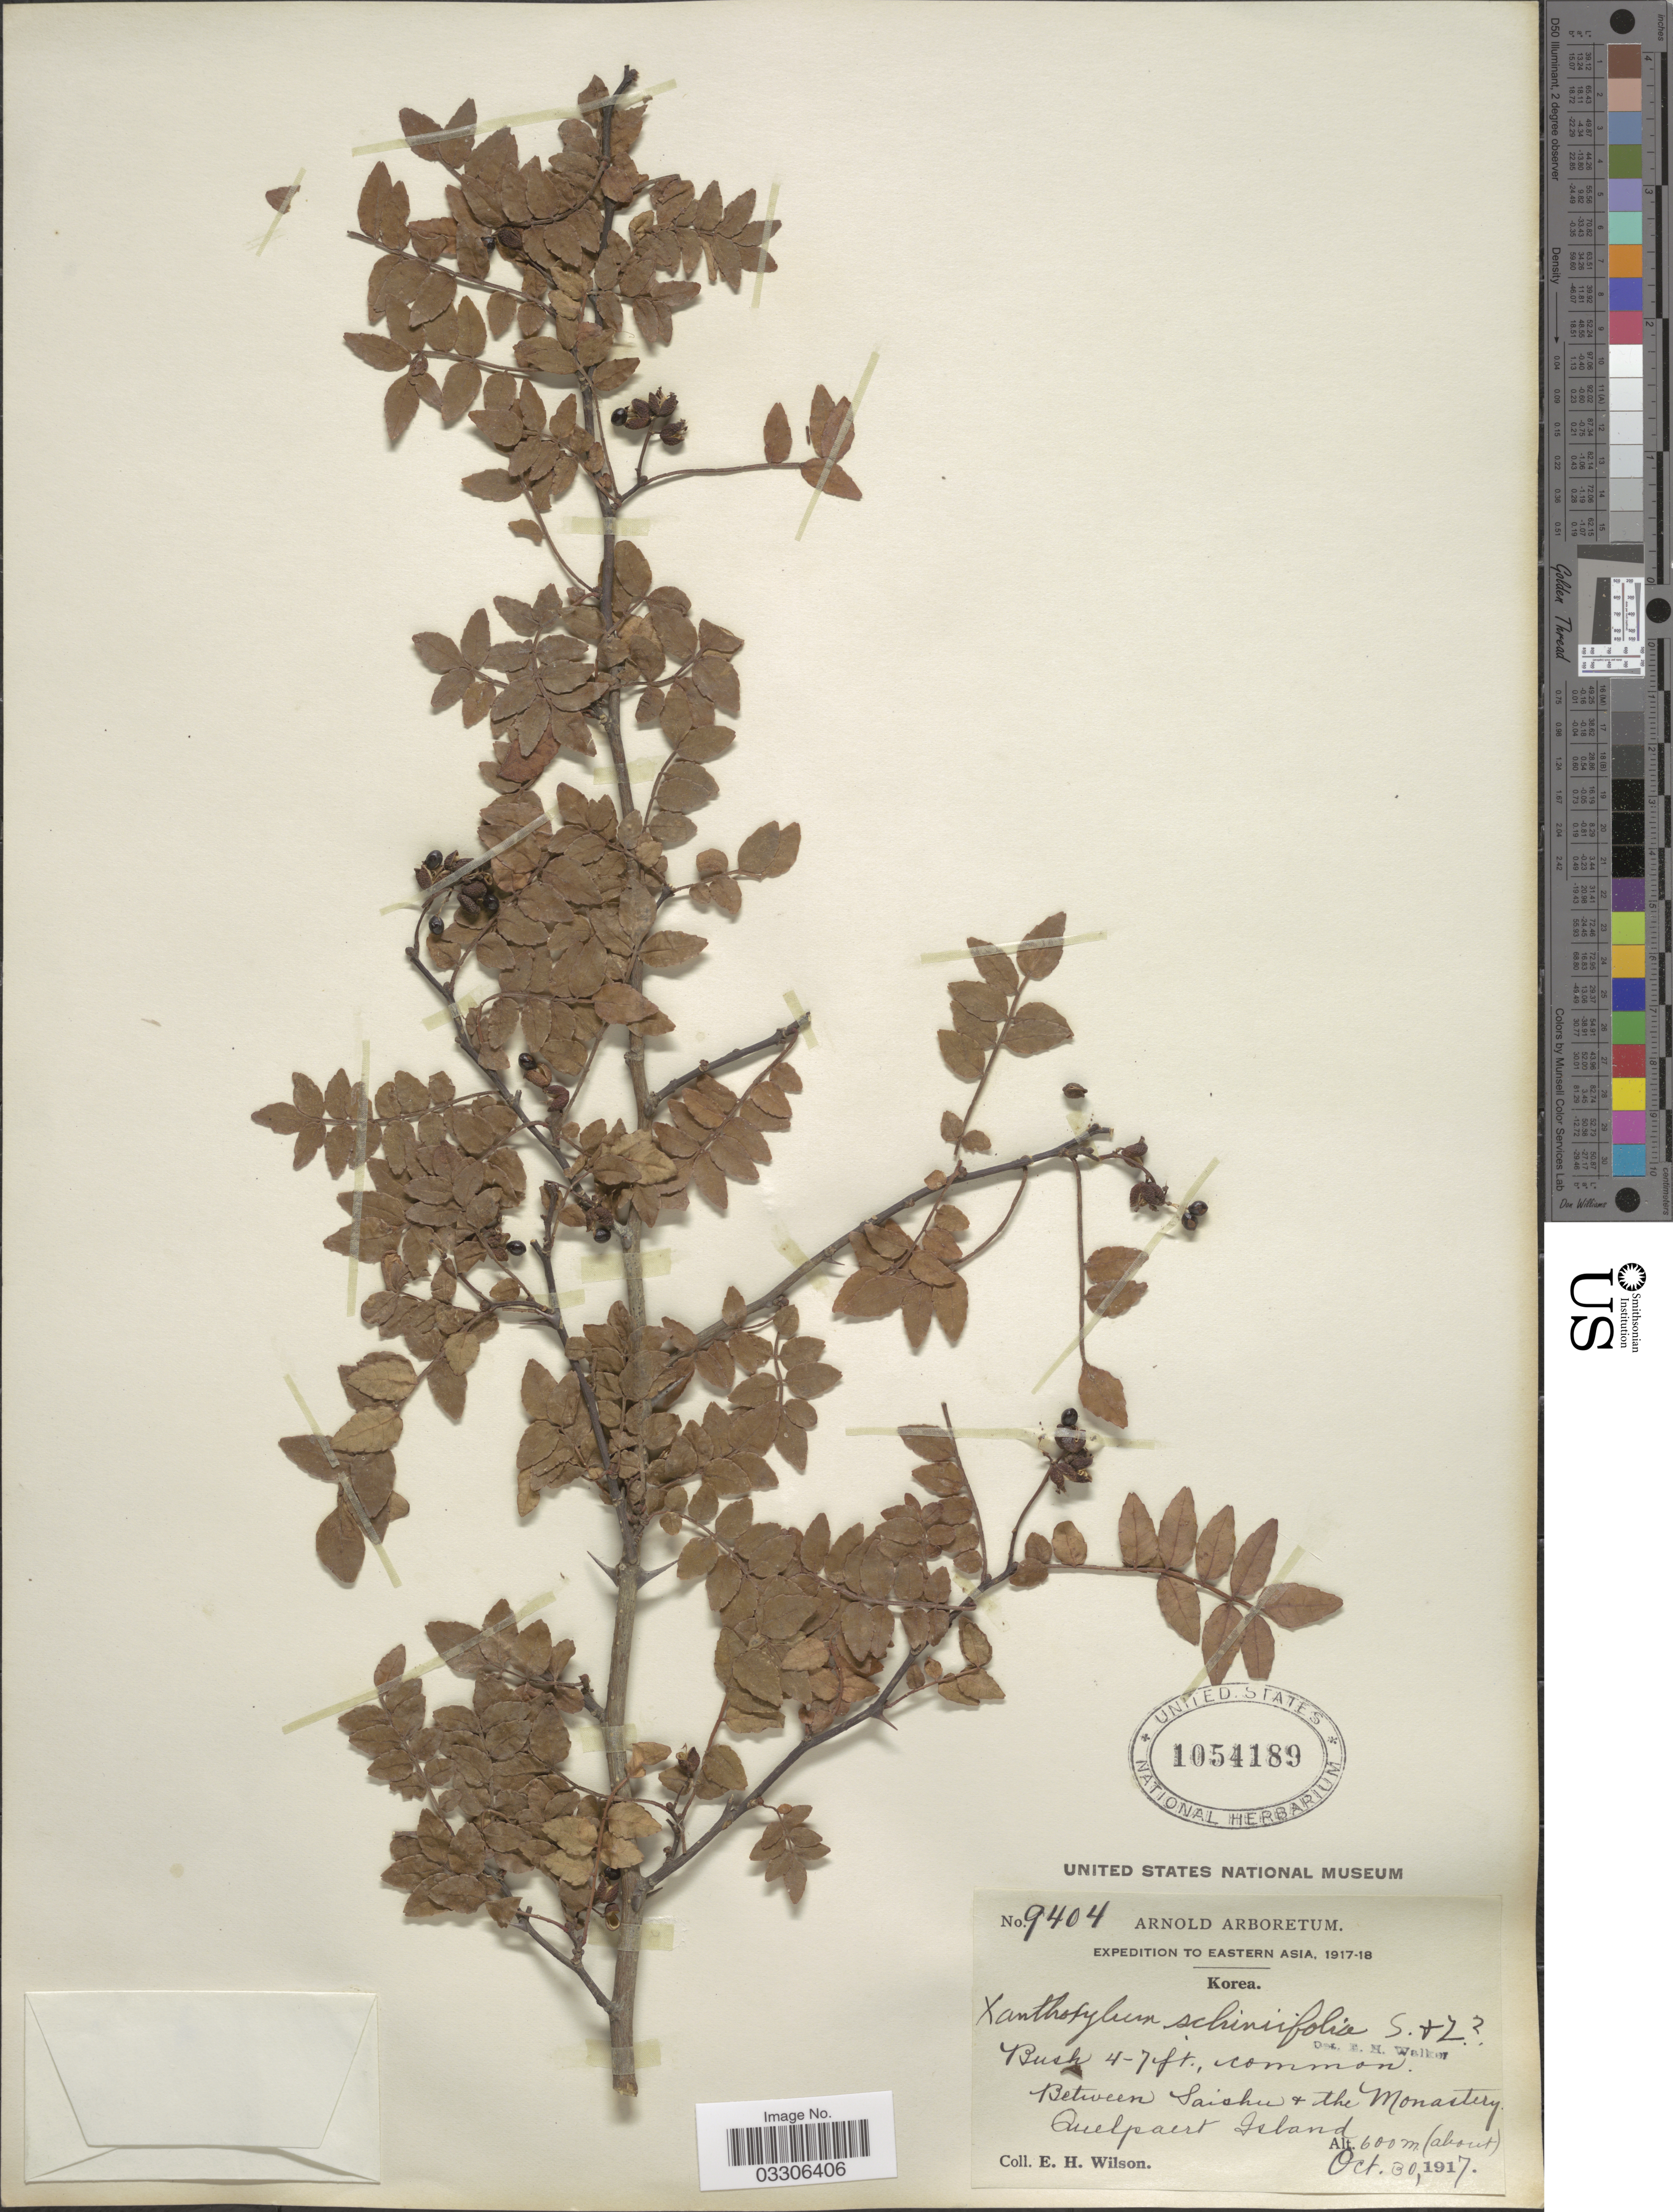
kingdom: Plantae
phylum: Tracheophyta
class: Magnoliopsida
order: Sapindales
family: Rutaceae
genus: Zanthoxylum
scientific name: Zanthoxylum schinifolium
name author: Siebold & Zucc.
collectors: E. Wilson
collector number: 9404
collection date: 1917-10-30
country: South Korea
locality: Eastern Asia. Between Saishu & the Monastery Quelpaert Island.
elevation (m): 600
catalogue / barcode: US 1054189